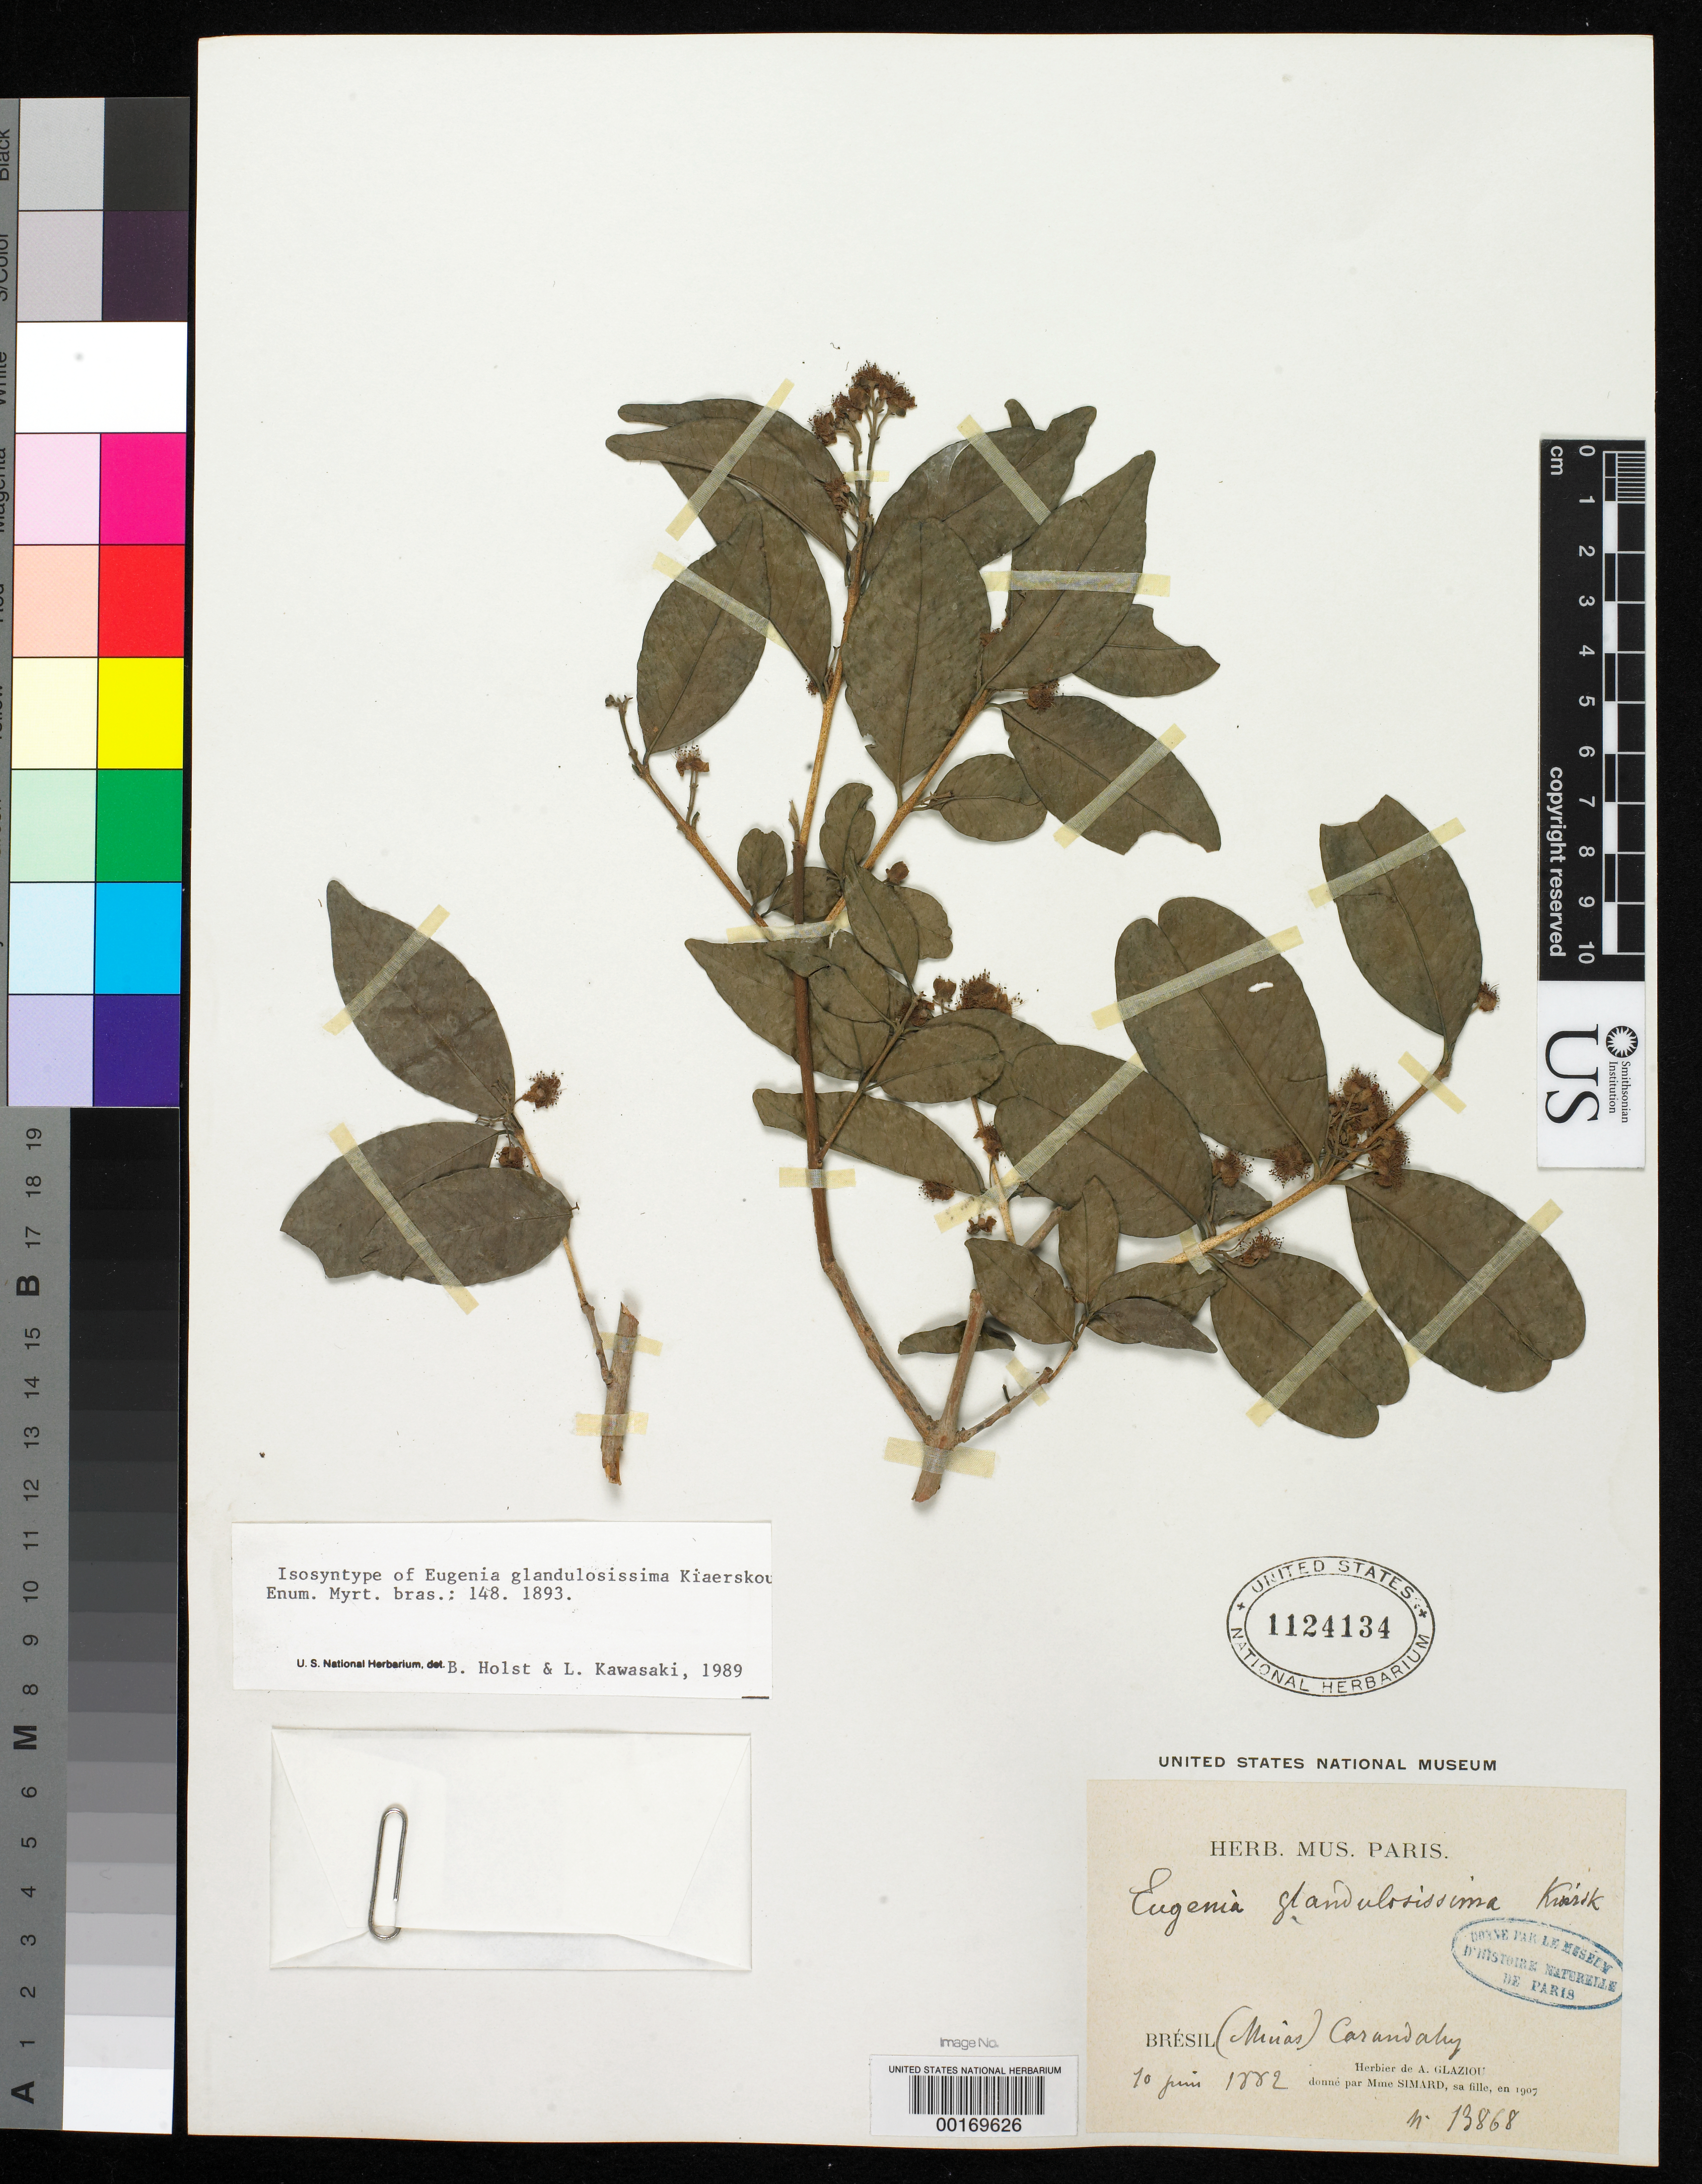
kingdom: Plantae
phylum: Tracheophyta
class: Magnoliopsida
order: Myrtales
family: Myrtaceae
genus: Eugenia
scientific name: Eugenia glandulosissima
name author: Kiaersk.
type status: Isosyntype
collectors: A. F. M. Glaziou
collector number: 13868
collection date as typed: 10 Jun 1882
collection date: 1882-06-10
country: Brazil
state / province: Minas Gerais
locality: Carandahy.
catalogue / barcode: US 1124134